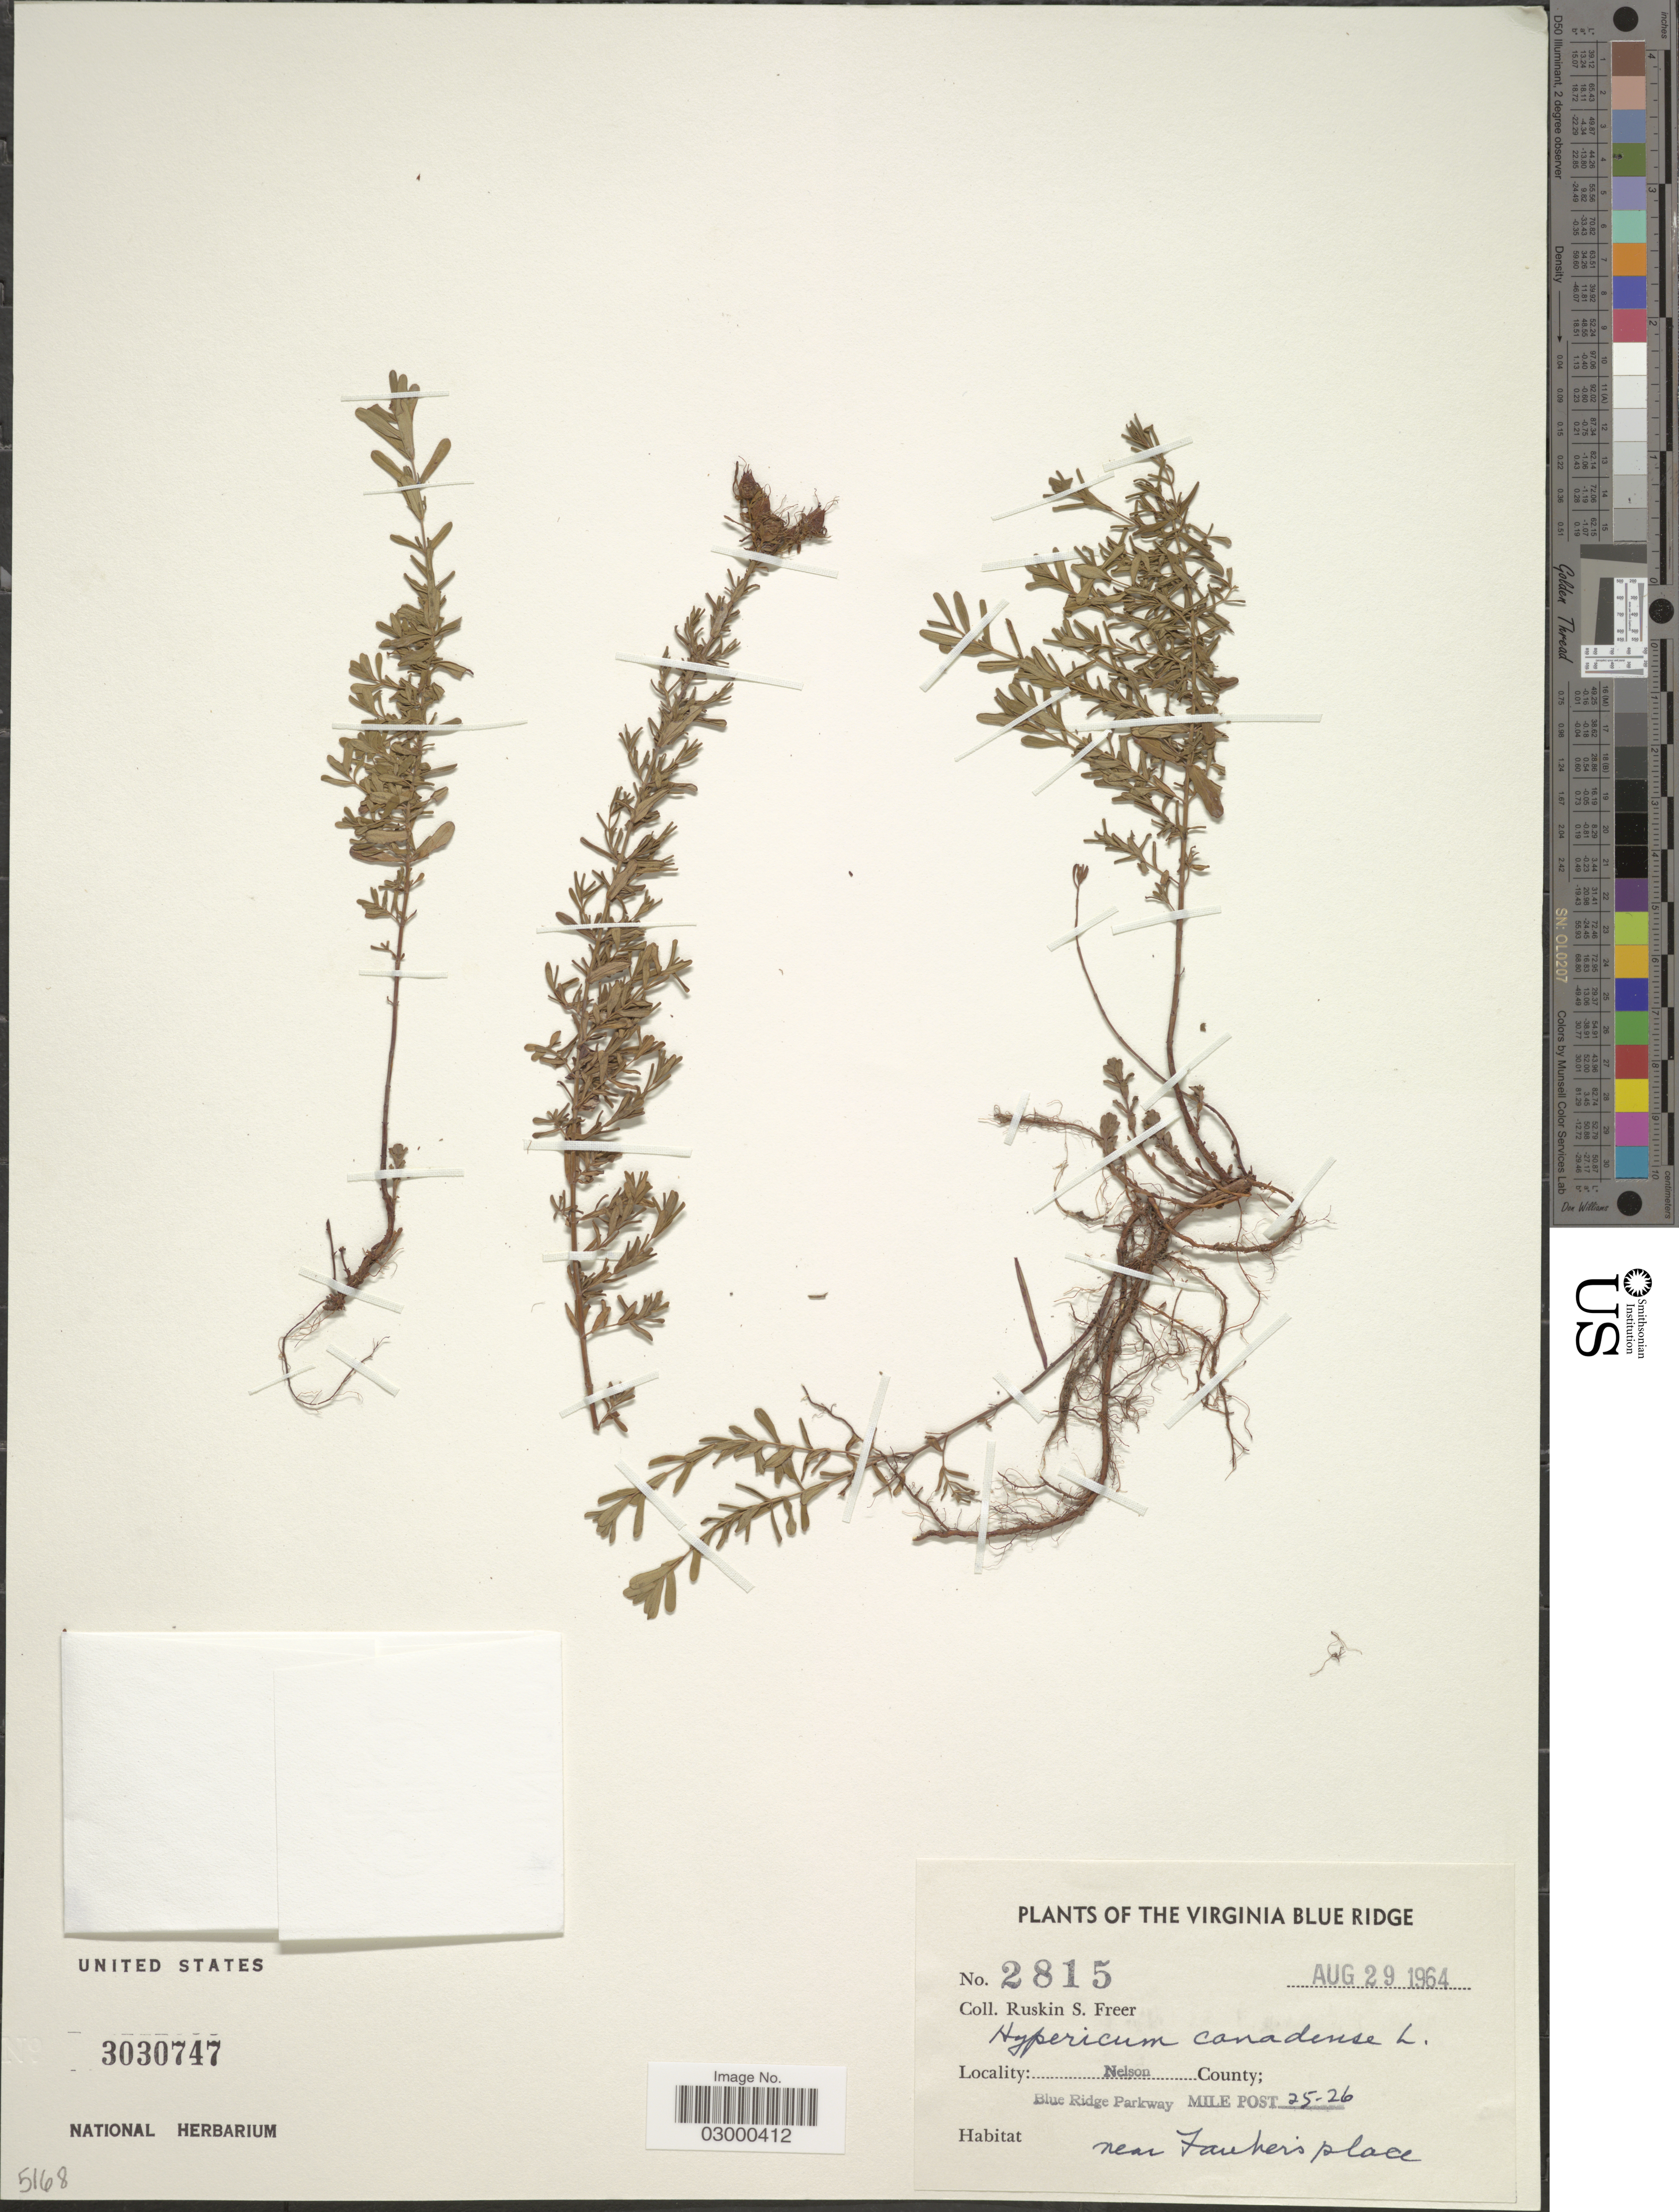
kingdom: Plantae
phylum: Tracheophyta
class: Magnoliopsida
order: Malpighiales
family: Hypericaceae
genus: Hypericum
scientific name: Hypericum canadense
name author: L.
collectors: R. Freer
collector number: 2815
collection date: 1964-08-29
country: United States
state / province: Virginia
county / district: Nelson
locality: Virginia Blue Ridge, Nelson County; Blue Ridge Parkway Mile Post 25-26, near Fanker's place.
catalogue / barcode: US 3030747